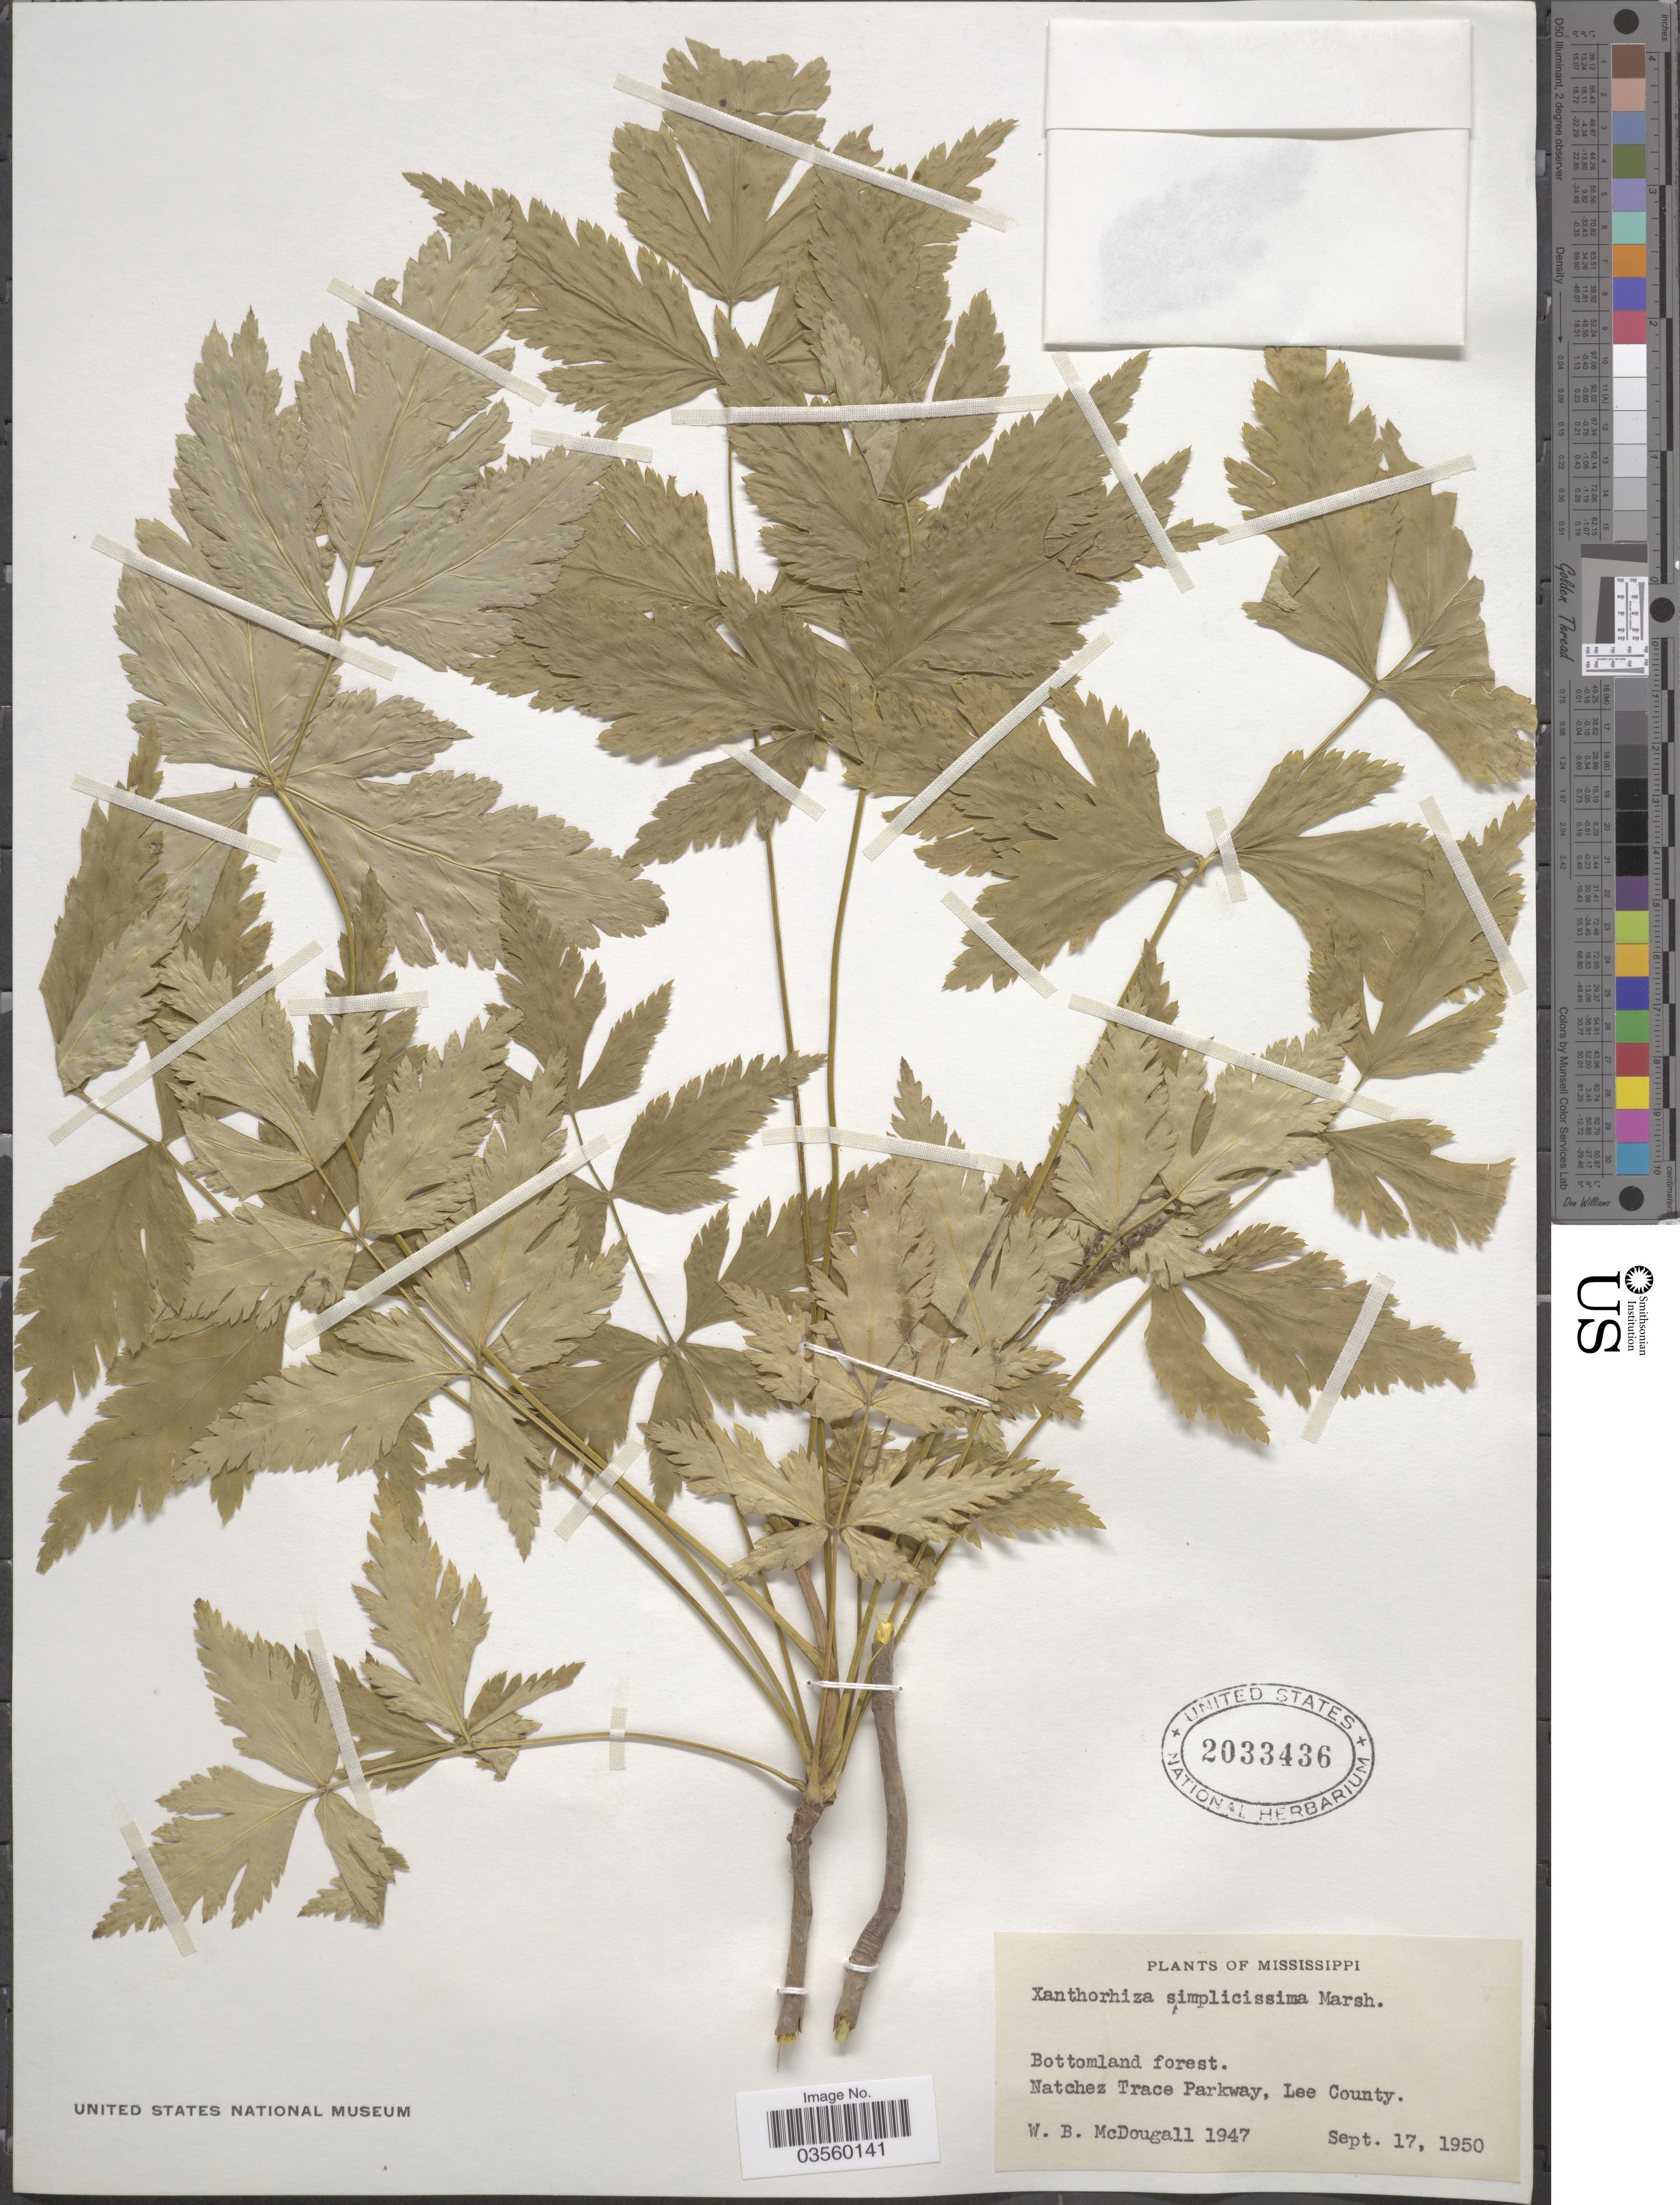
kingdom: Plantae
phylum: Tracheophyta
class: Magnoliopsida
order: Ranunculales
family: Ranunculaceae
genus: Xanthorhiza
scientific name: Xanthorhiza simplicissima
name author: Marshall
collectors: W. B. McDougall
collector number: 1947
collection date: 1950-09-17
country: United States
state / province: Mississippi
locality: Natchez Trace Parkway, Lee County.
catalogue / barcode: US 2033436